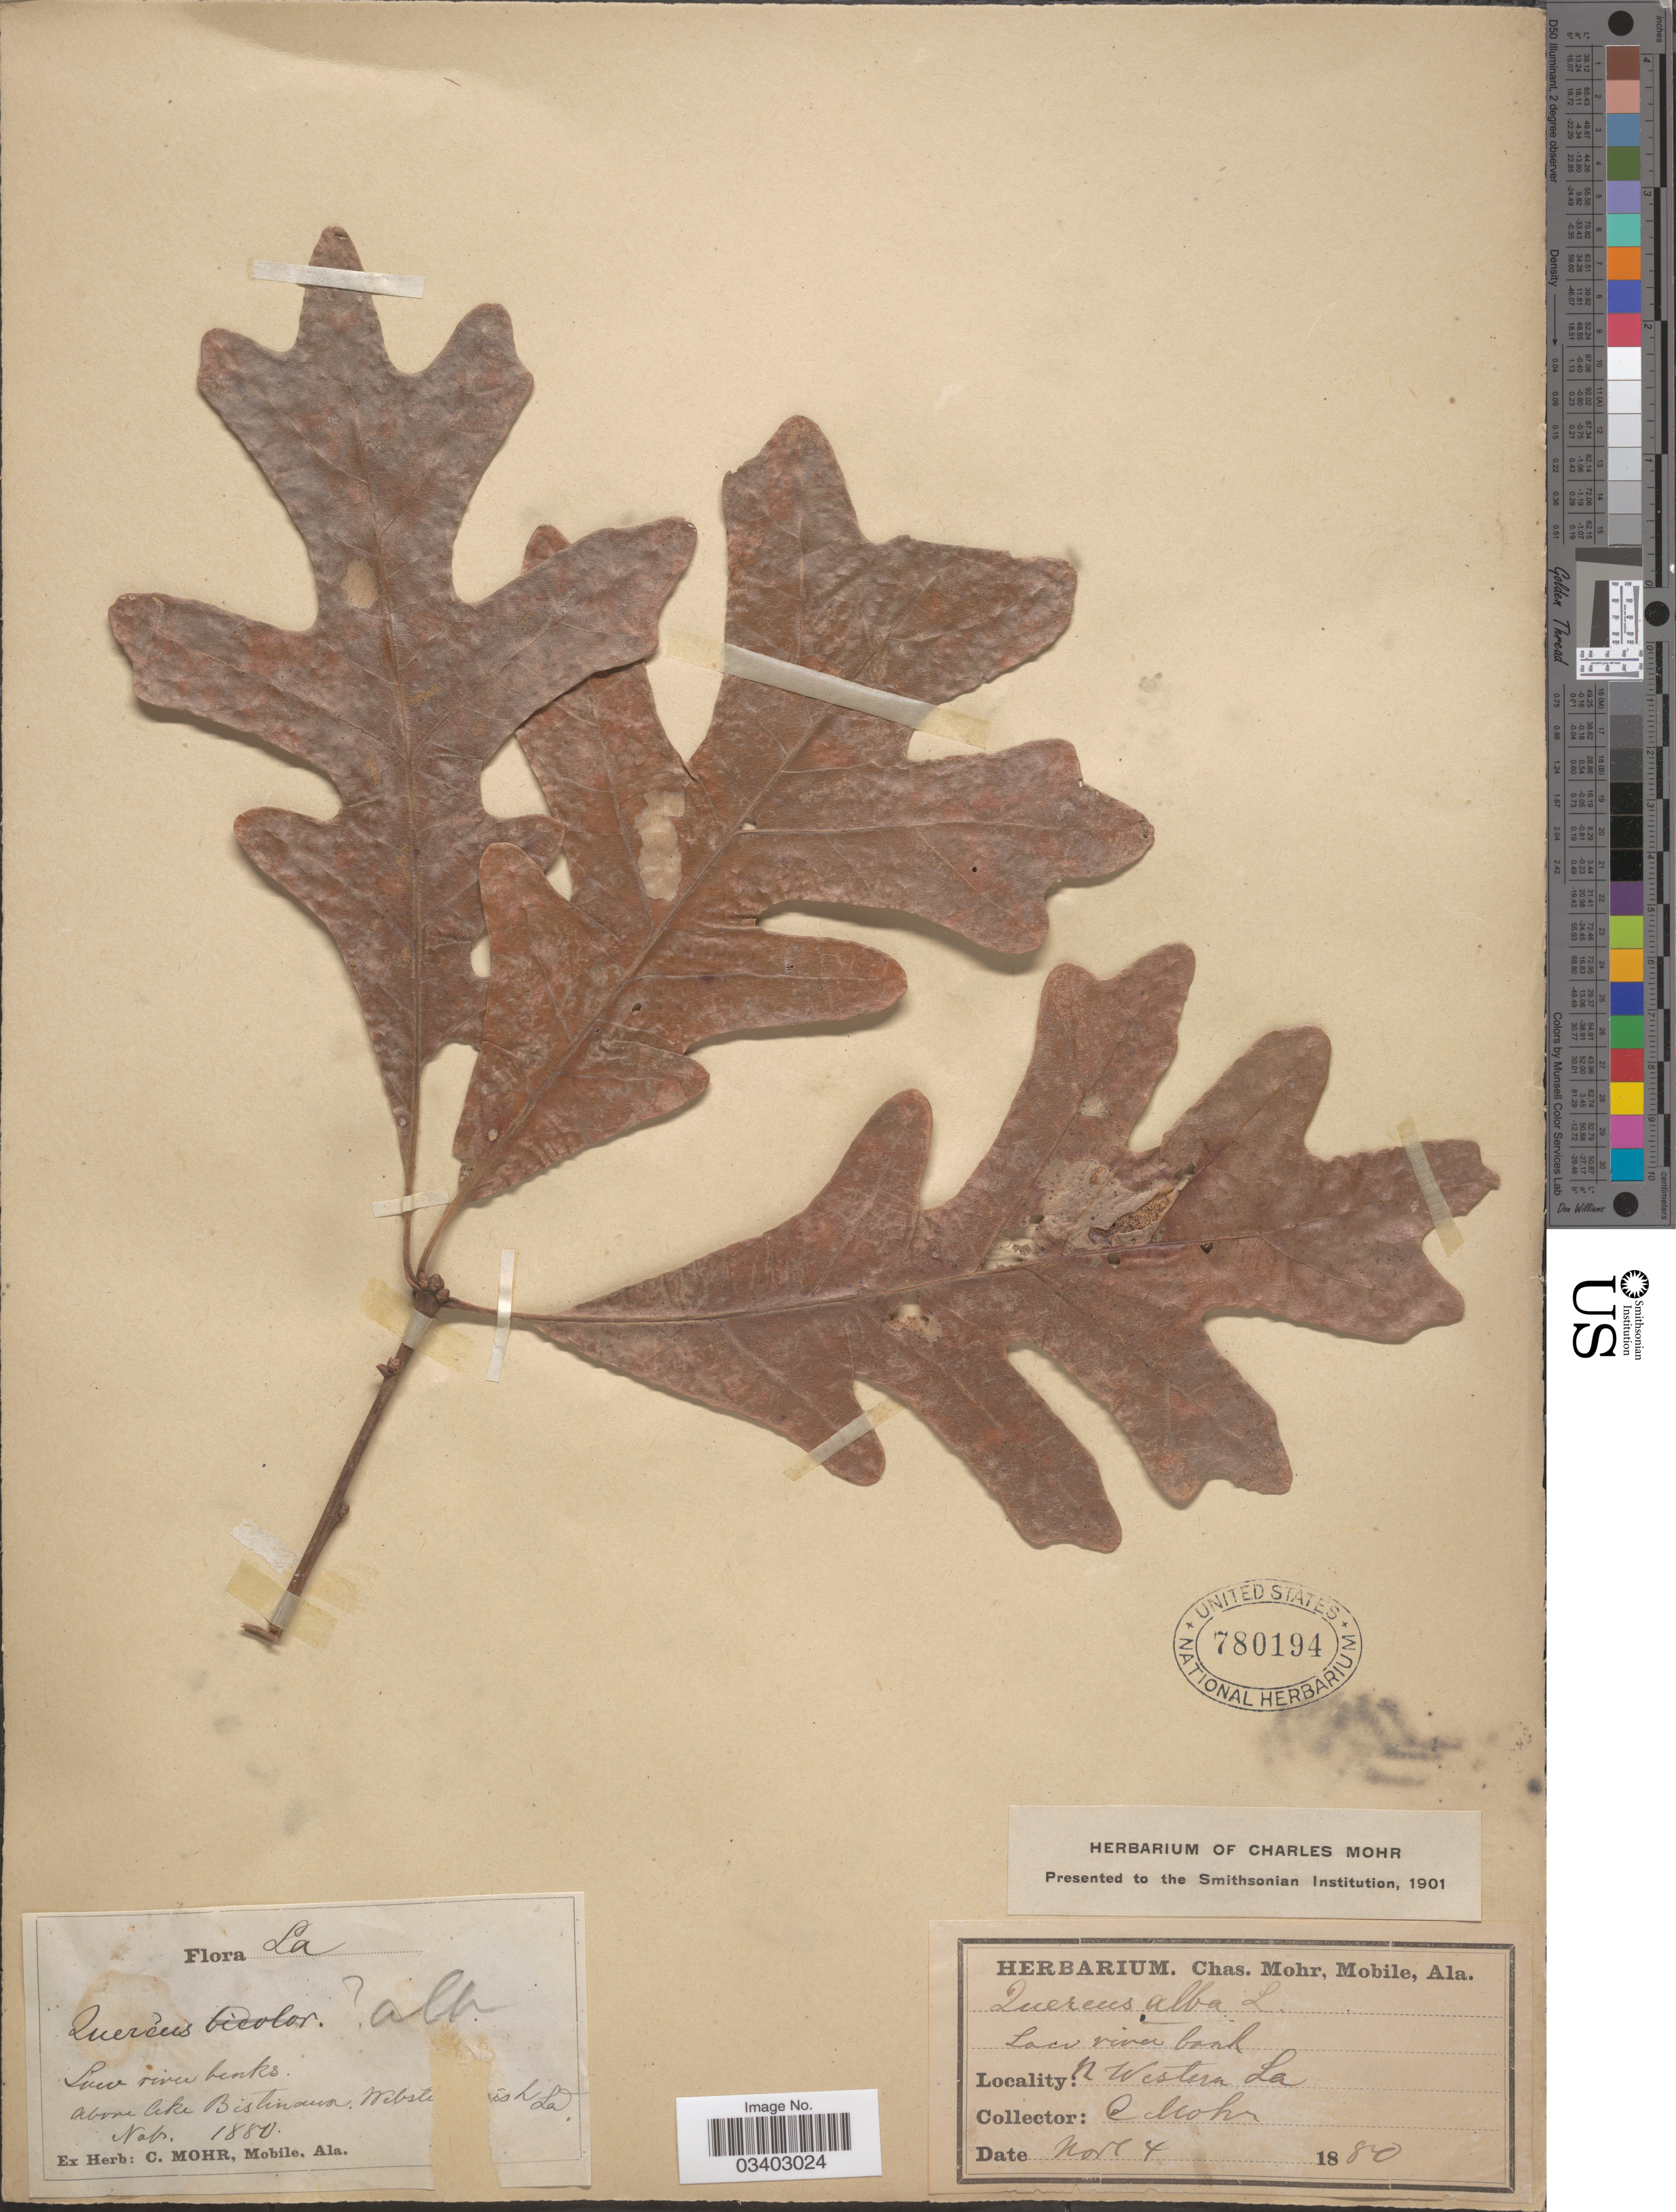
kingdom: Plantae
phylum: Tracheophyta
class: Magnoliopsida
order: Fagales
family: Fagaceae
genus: Quercus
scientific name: Quercus alba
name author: L.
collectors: Mohr, C. T. (herbarium)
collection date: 1880-11-04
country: United States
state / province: Louisiana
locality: N Western La. Low river banks, above lake Bistineau. Webst [illegible text].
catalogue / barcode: US 780194